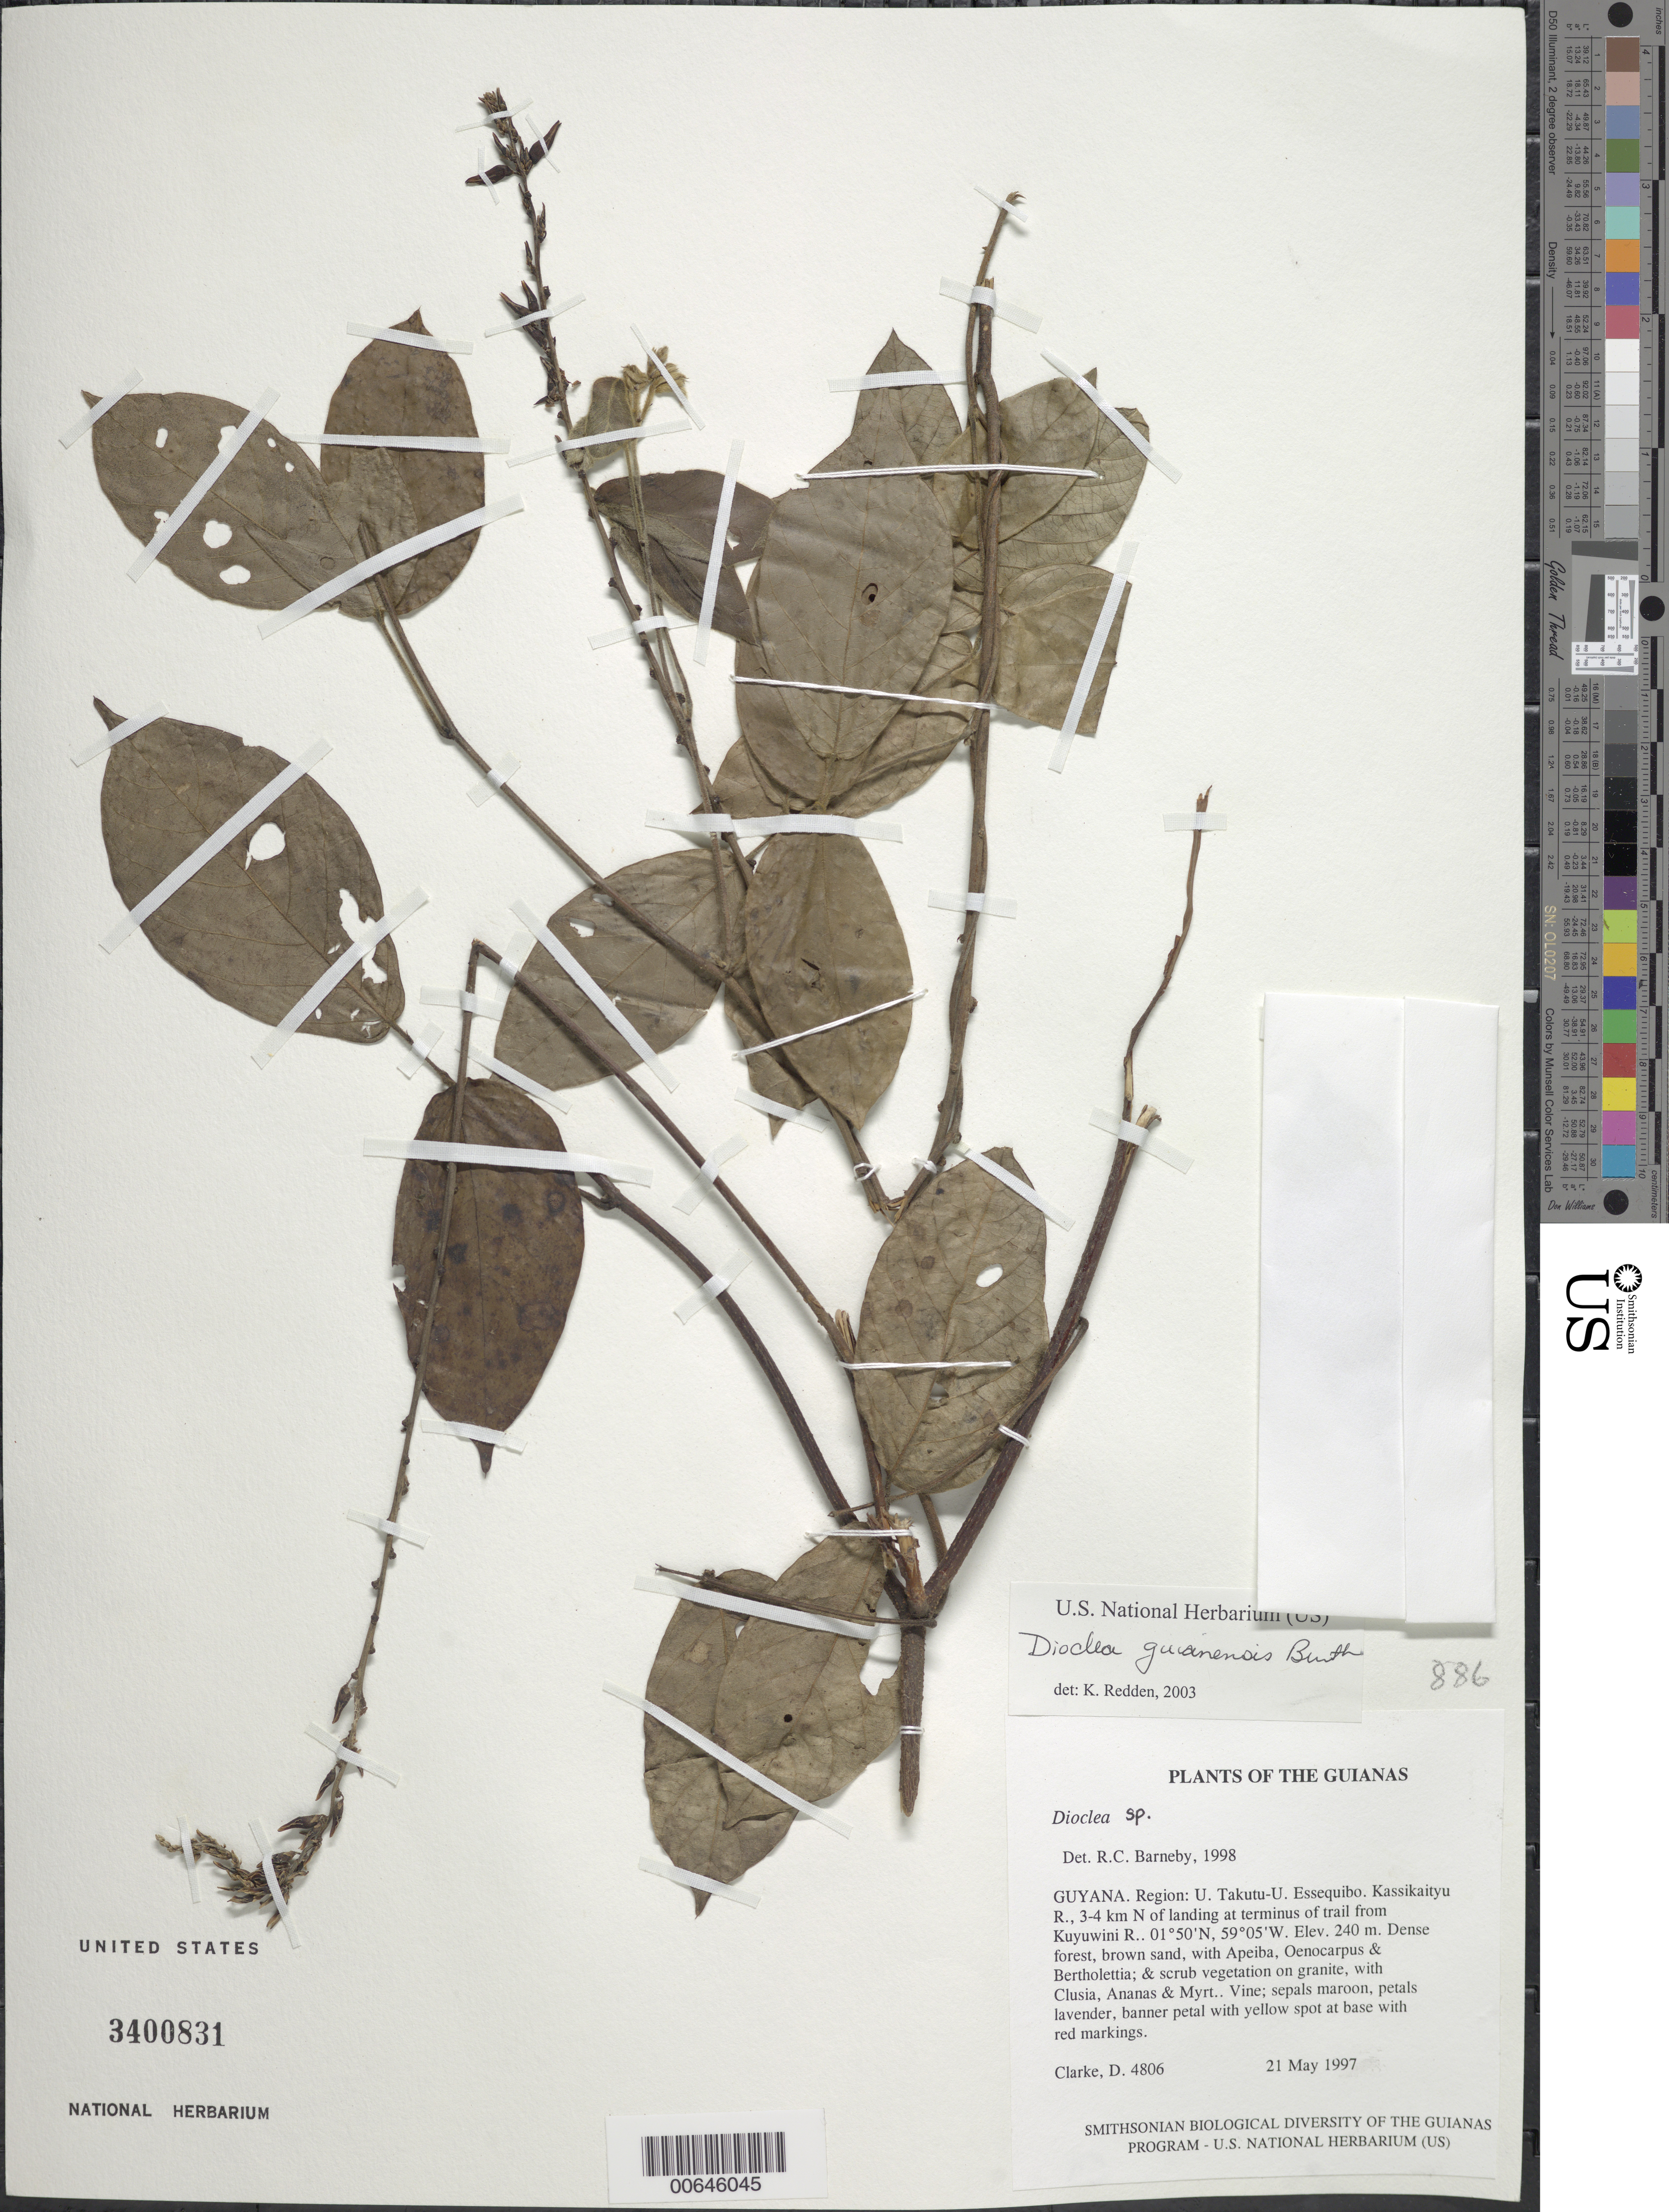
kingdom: Plantae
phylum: Tracheophyta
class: Magnoliopsida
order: Fabales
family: Fabaceae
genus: Dioclea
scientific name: Dioclea guianensis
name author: Benth.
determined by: Redden, K. M.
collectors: H. D. Clarke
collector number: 4806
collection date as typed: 21 May 1997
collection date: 1997-05-21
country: Guyana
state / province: U. Takutu-U. Essequibo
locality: Kassikaityu R., 3-4 km N of landing at terminus of trail from Kuyuwini R.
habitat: Dense forest, brown sand, with Apeiba, Oenocarpus & Bertholettia; & scrub vegetation on granite, with Clusia, Ananas & Myrt.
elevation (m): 240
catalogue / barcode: US 3400831